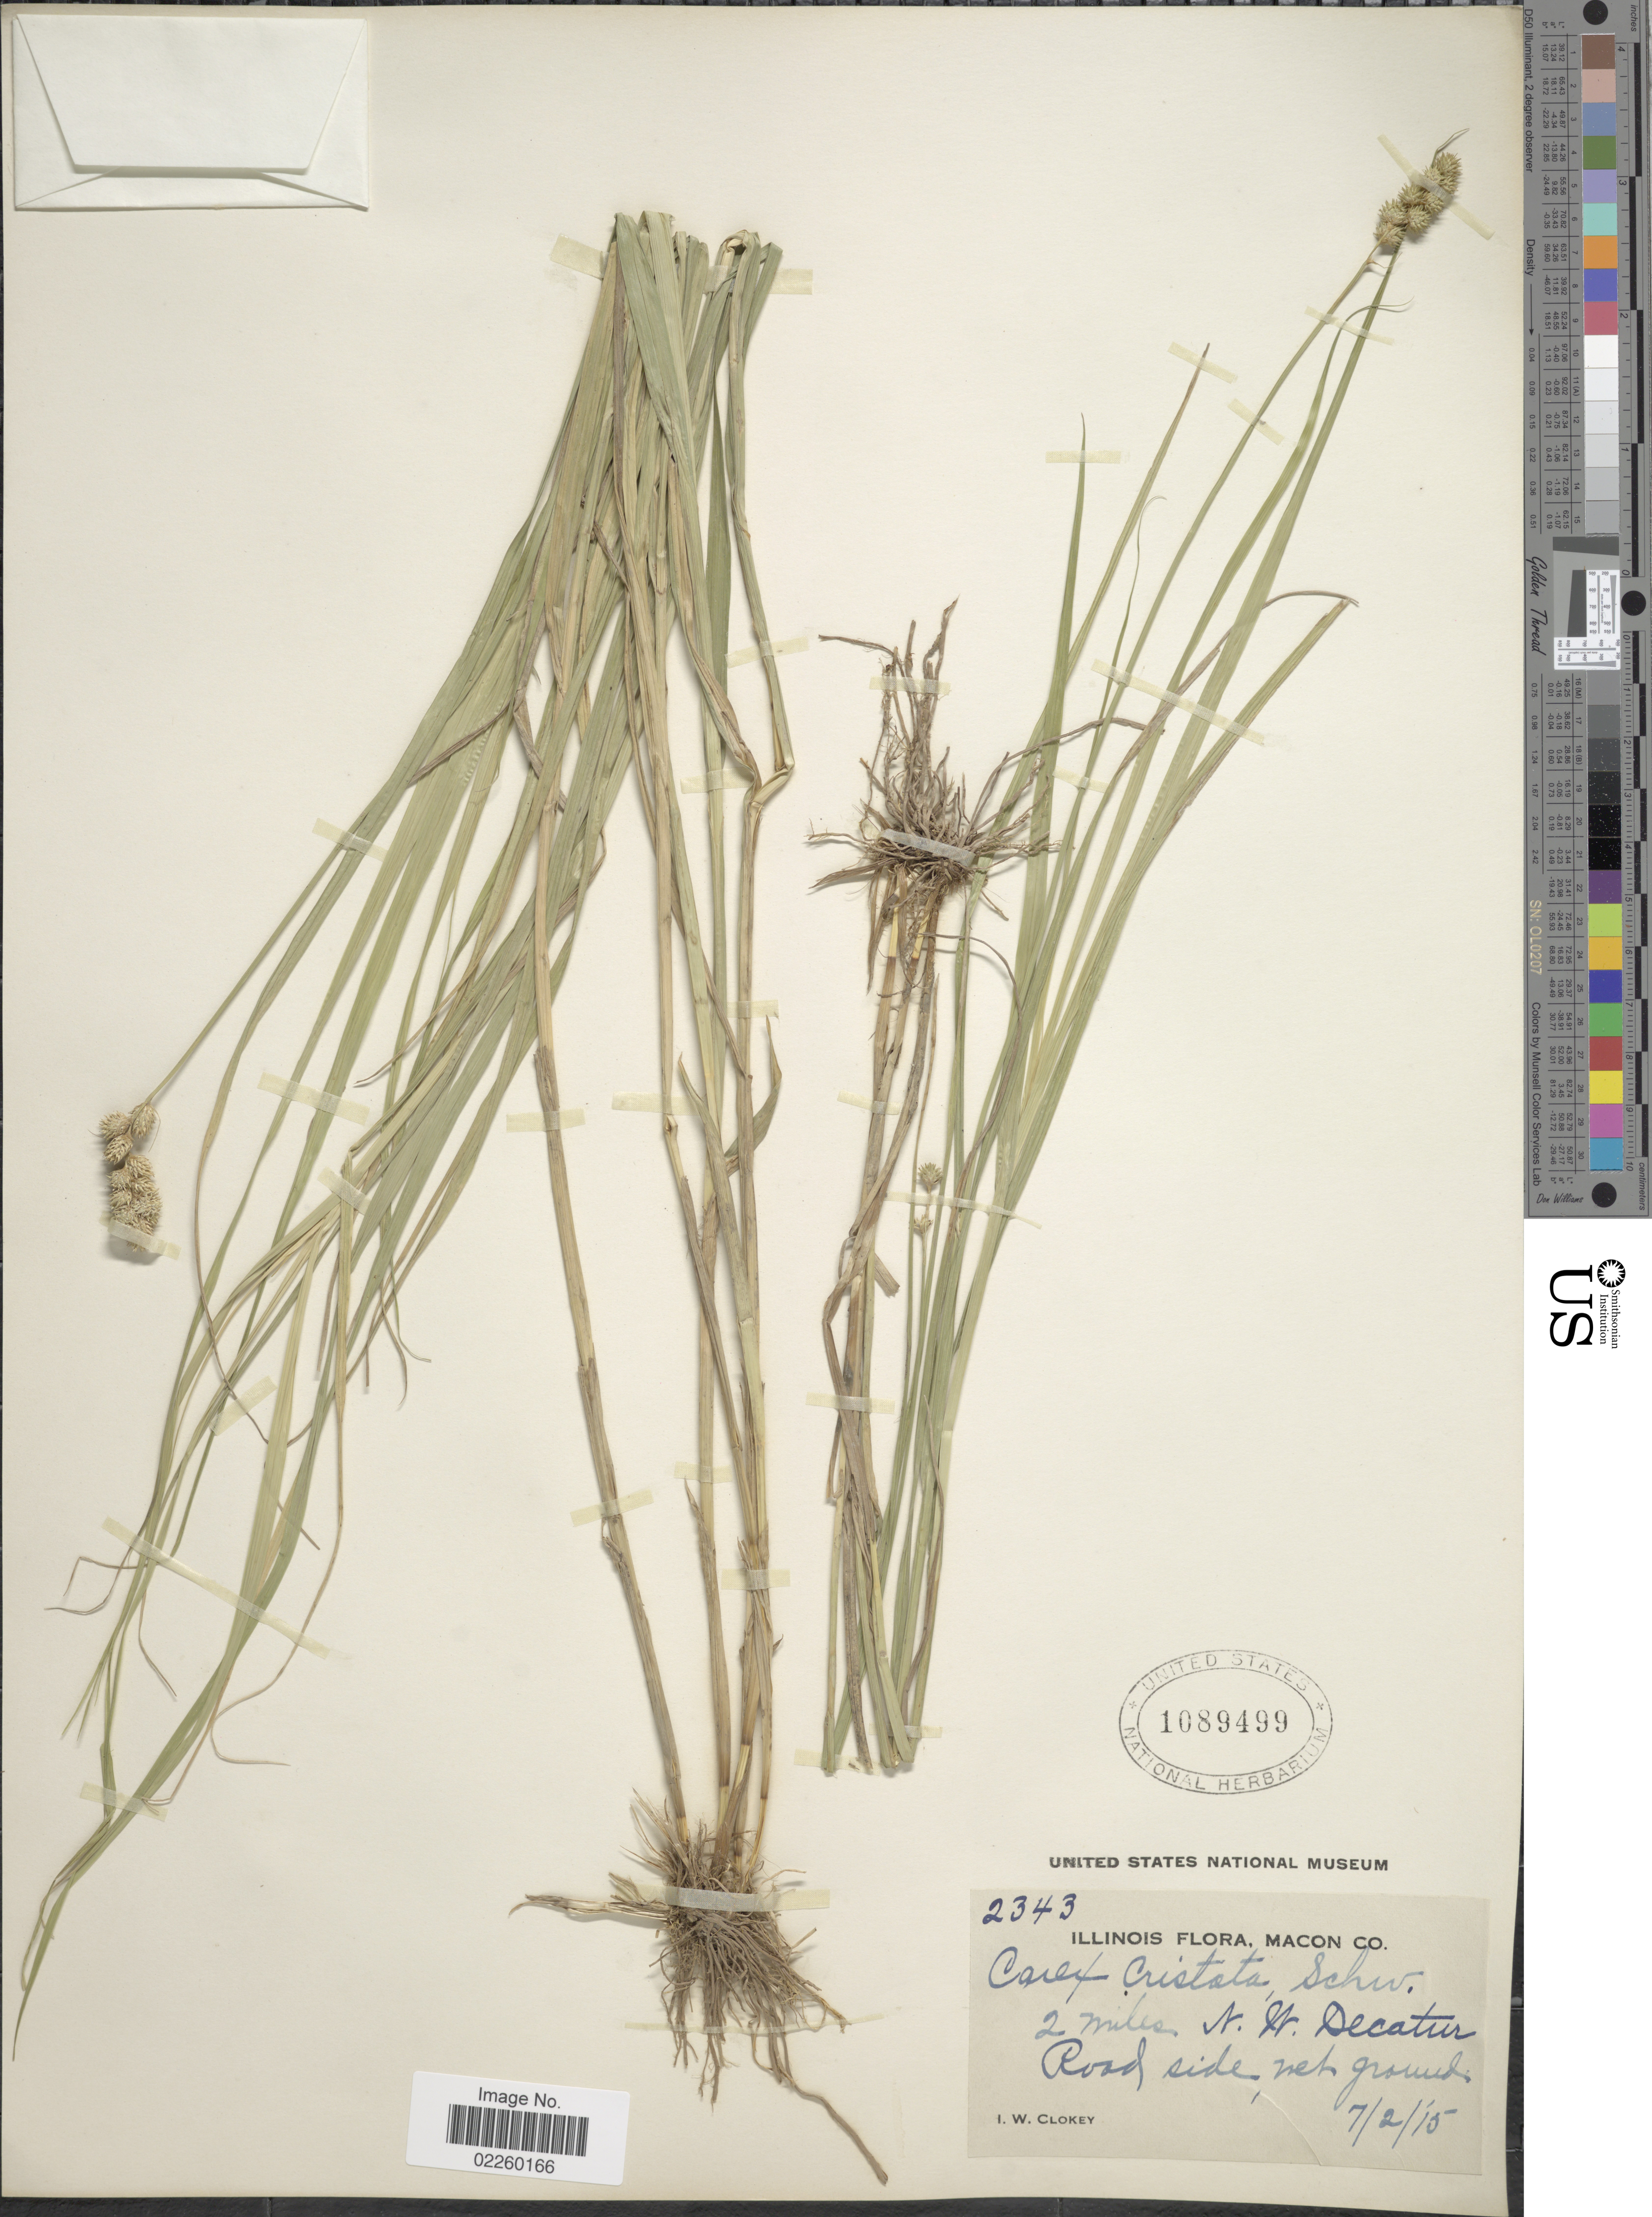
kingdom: Plantae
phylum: Tracheophyta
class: Liliopsida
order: Poales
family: Cyperaceae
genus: Carex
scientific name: Carex cristatella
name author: Britton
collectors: I. W. Clokey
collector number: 2343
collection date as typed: Transcribed d/m/y: 2/7/15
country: United States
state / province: Illinois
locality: Macon Co. 2 miles N. W. Decatur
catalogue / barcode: US 1089499